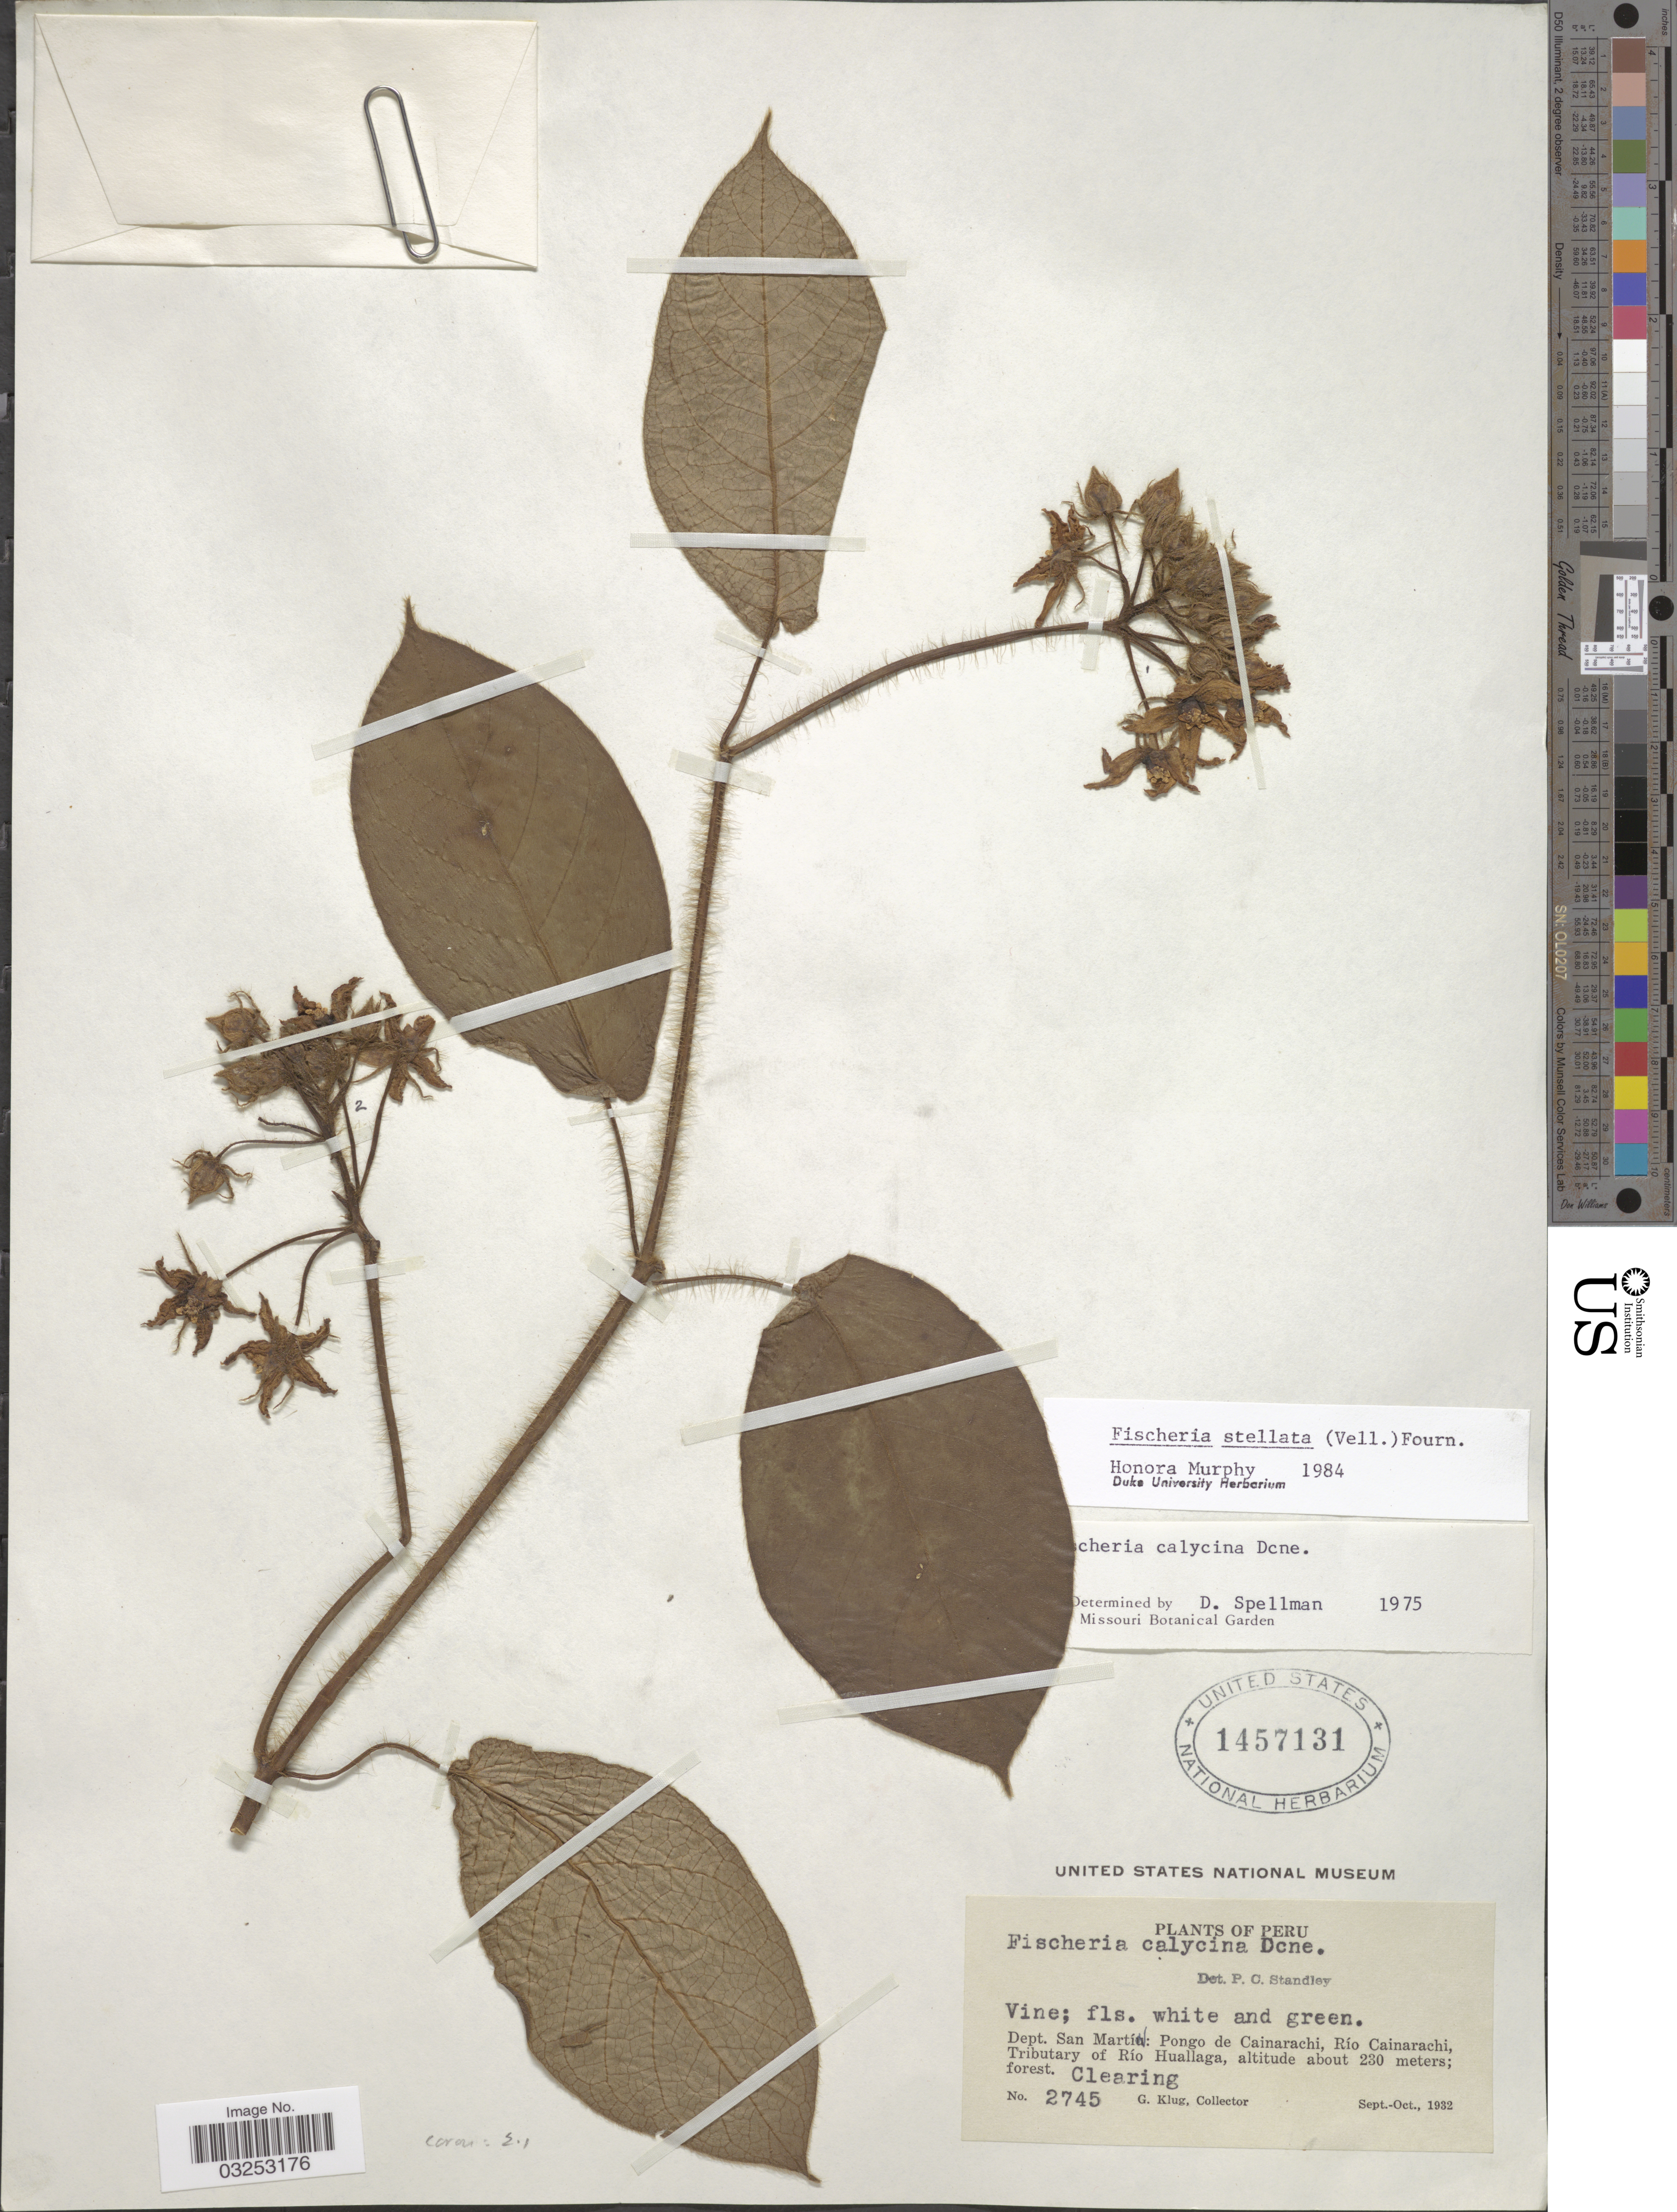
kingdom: Plantae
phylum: Tracheophyta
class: Magnoliopsida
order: Gentianales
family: Apocynaceae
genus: Fischeria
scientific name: Fischeria stellata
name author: (Vell.) E. Fourn.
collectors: G. Klug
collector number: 2745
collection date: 1932-09/1932-10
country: Peru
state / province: San Martín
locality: Dept. San Martín: Pongo de Cainarachi, Río Cainarachi, Tributary of Río Huallaga.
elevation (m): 230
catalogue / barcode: US 1457131